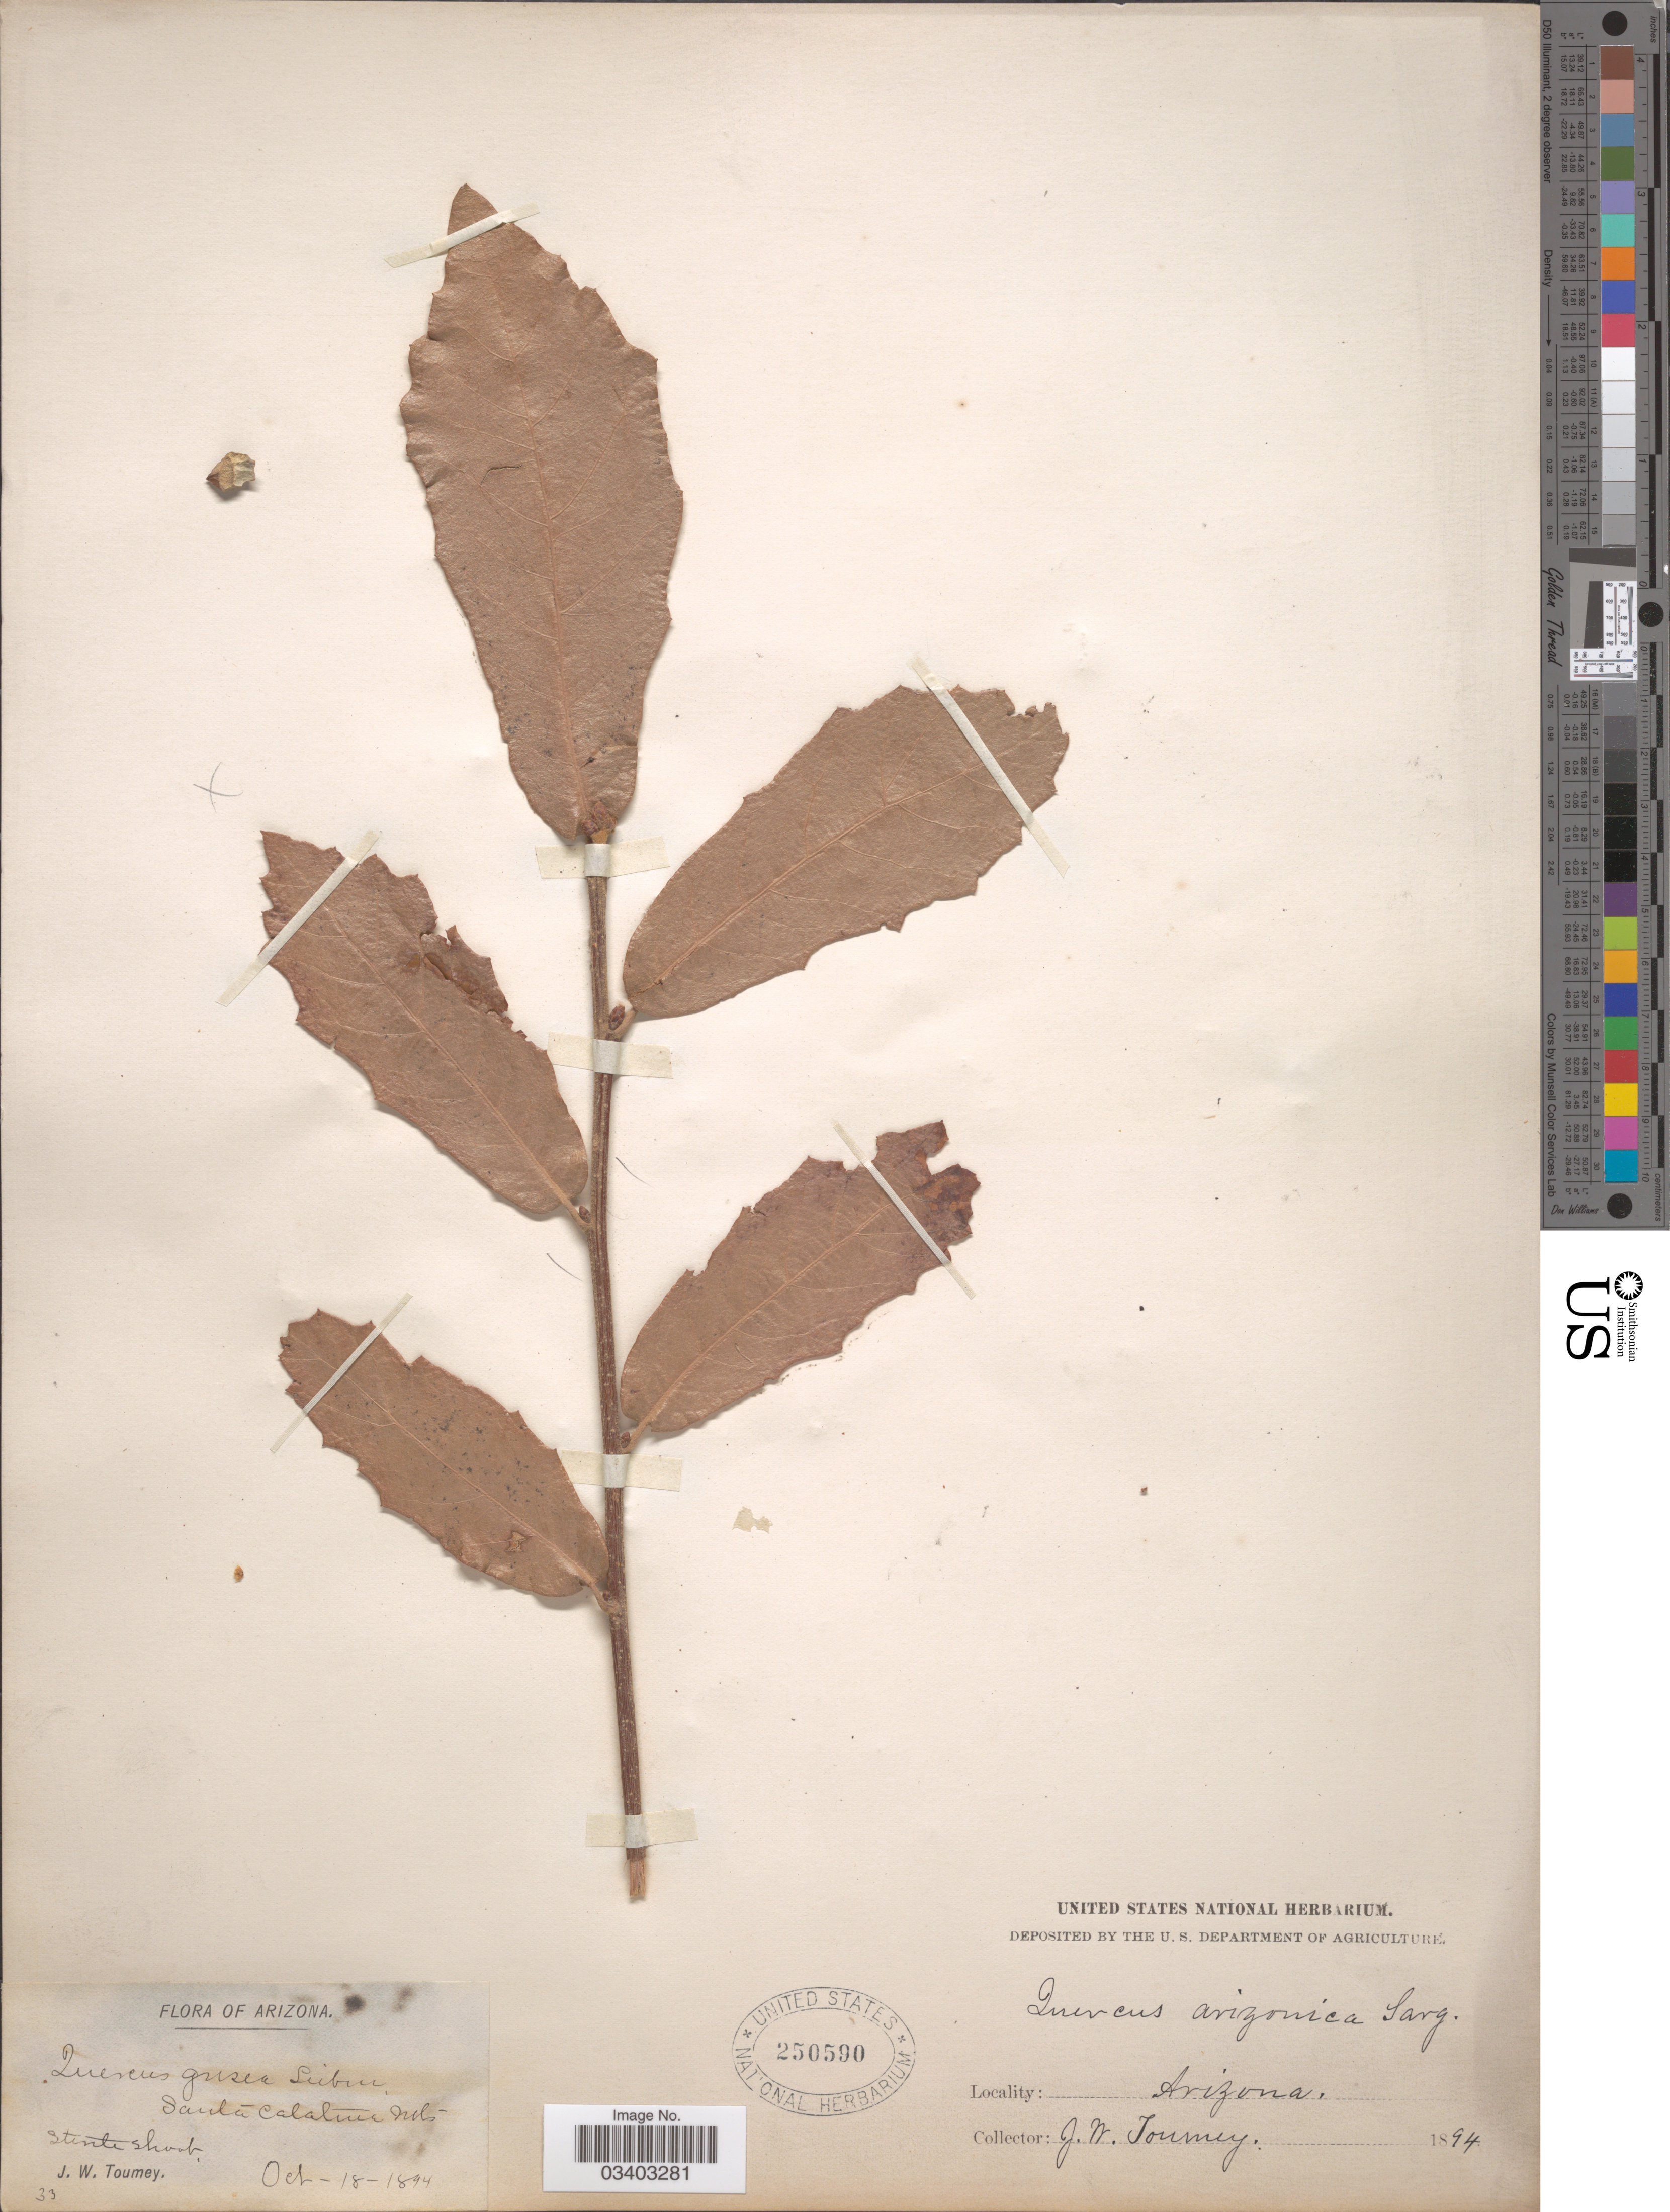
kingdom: Plantae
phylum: Tracheophyta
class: Magnoliopsida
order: Fagales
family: Fagaceae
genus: Quercus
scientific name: Quercus arizonica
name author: Sarg.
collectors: J. W. Toumey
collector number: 33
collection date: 1894-10-18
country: United States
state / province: Arizona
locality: Santa Catalina Mts.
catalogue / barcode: US 250590